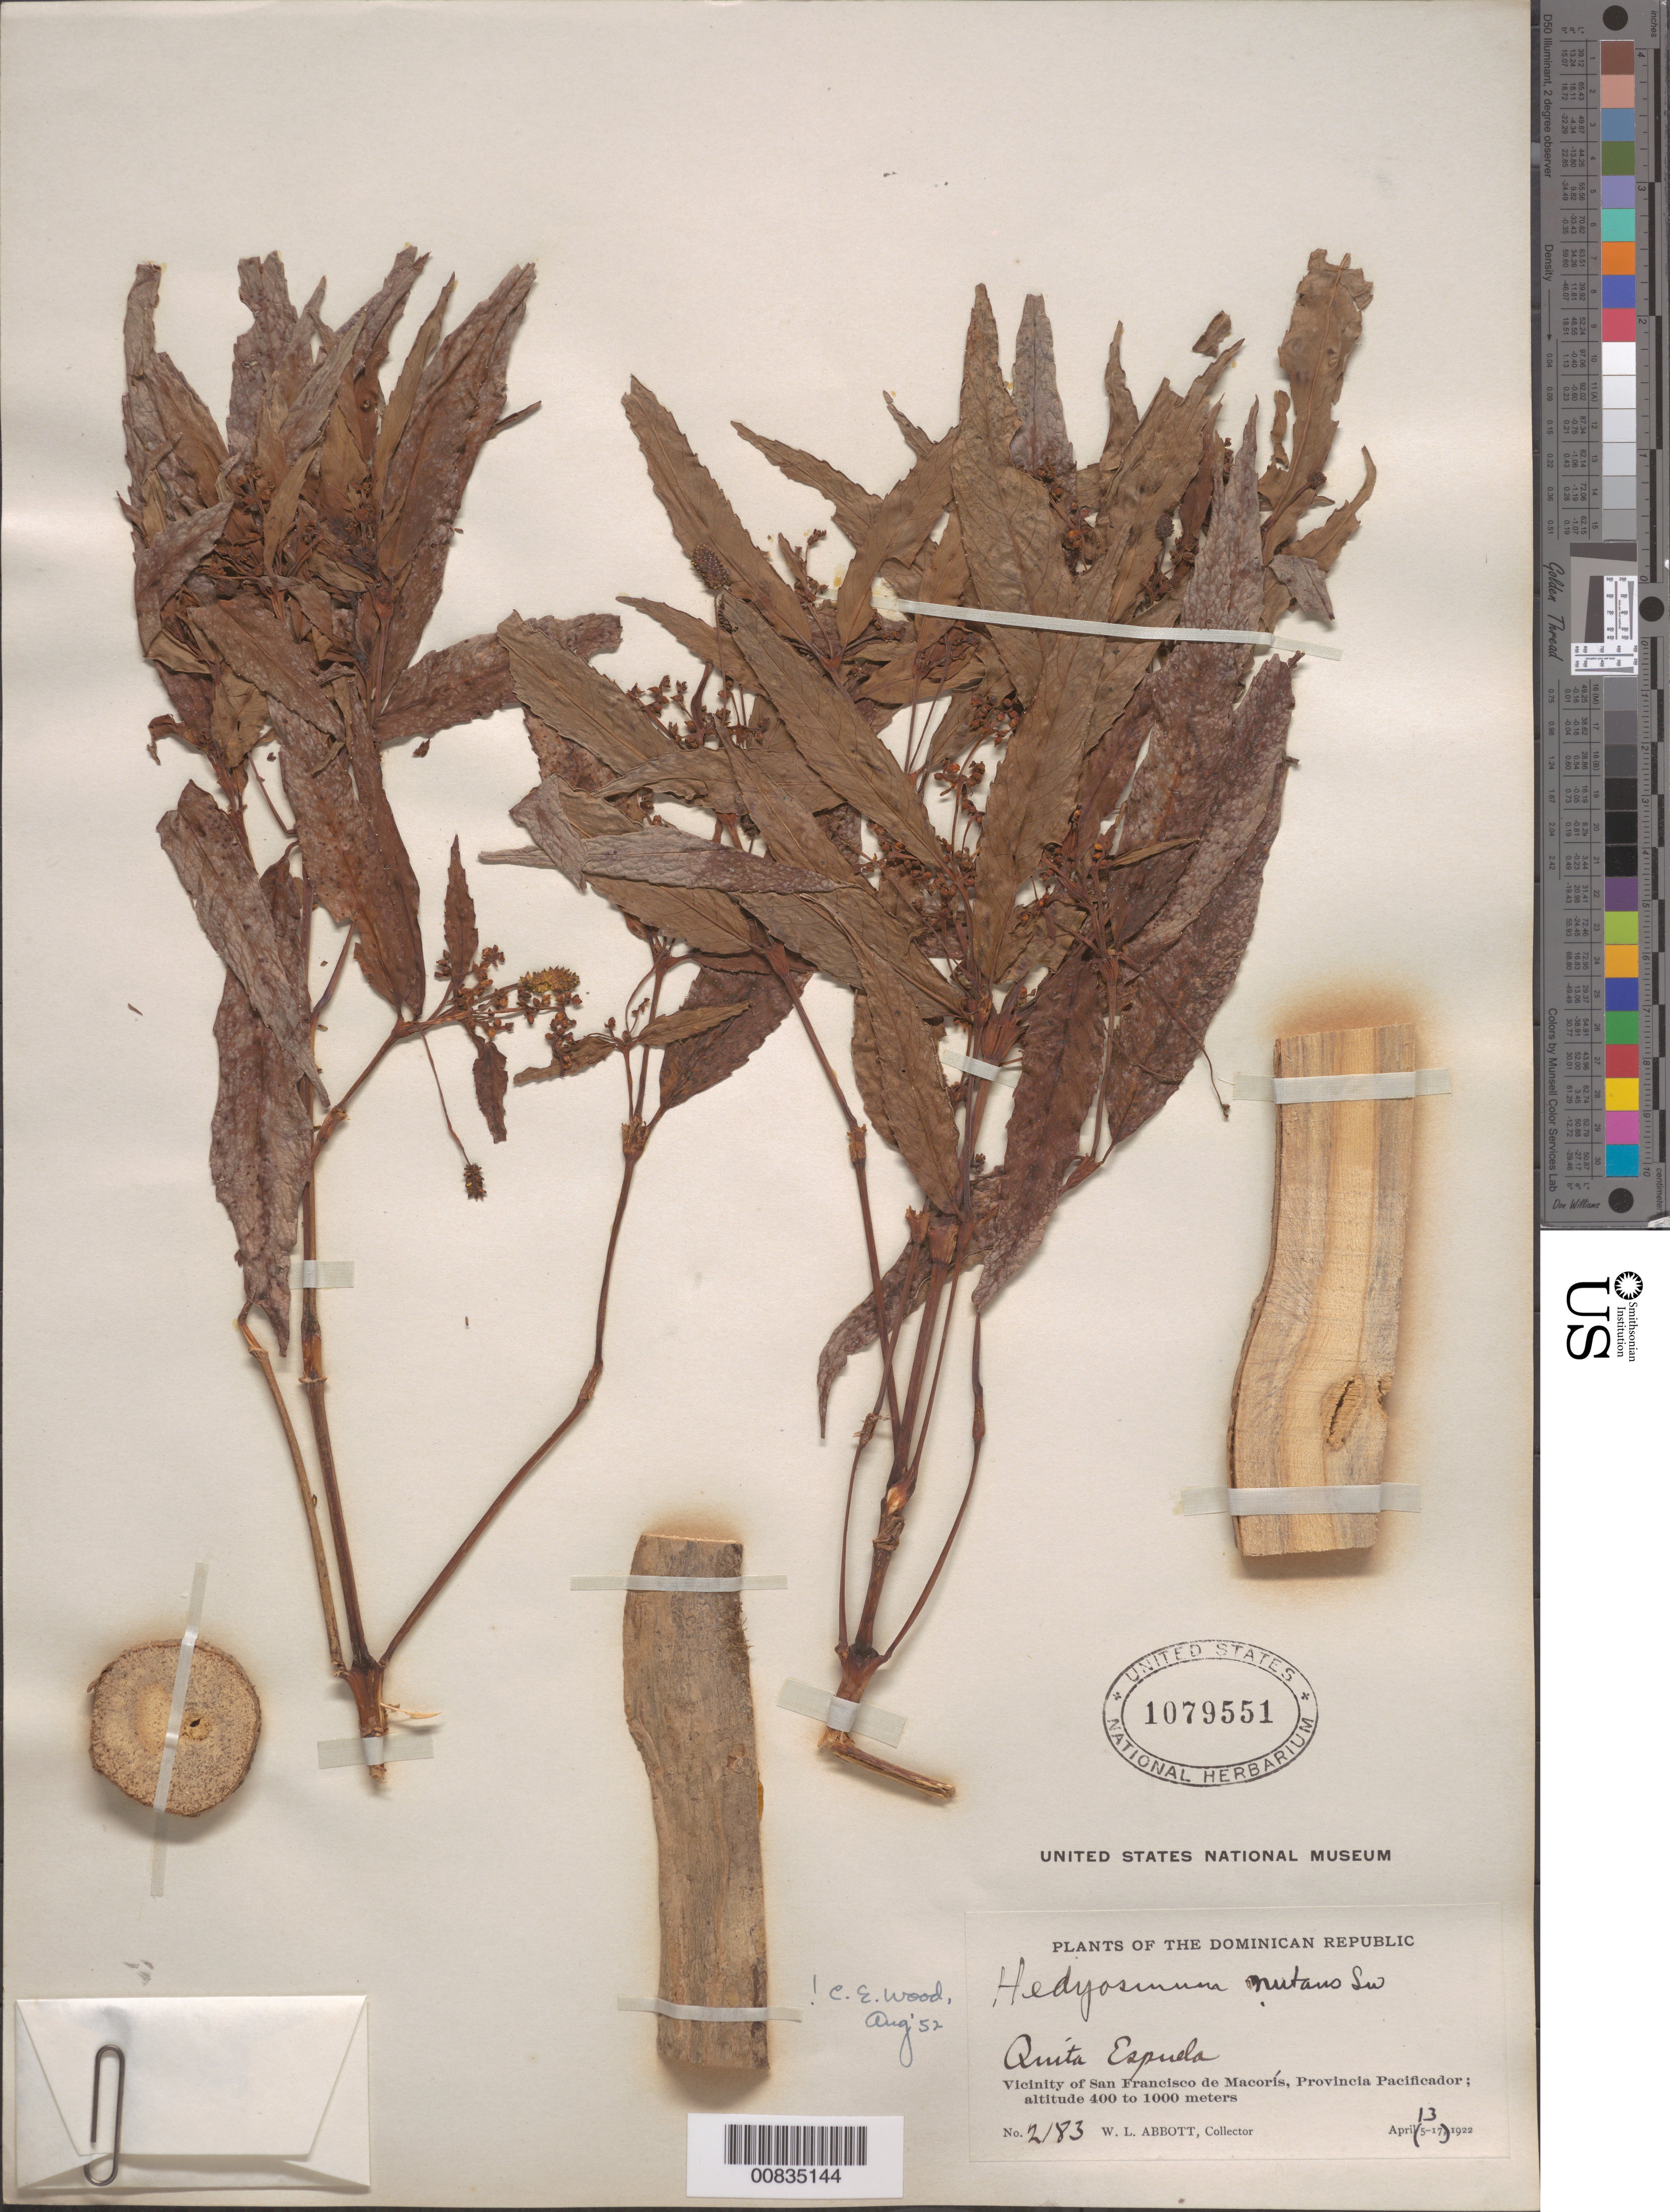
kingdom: Plantae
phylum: Tracheophyta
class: Magnoliopsida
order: Chloranthales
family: Chloranthaceae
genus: Hedyosmum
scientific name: Hedyosmum nutans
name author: Sw.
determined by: Wood, C. E.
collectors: W. L. Abbott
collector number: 2183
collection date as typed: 13 Apr 1922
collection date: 1922-04-13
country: Dominican Republic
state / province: Duarte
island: Hispaniola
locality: Vicinity of San Francisco de Macoris. Quita Espuela.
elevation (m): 400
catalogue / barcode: US 1079551